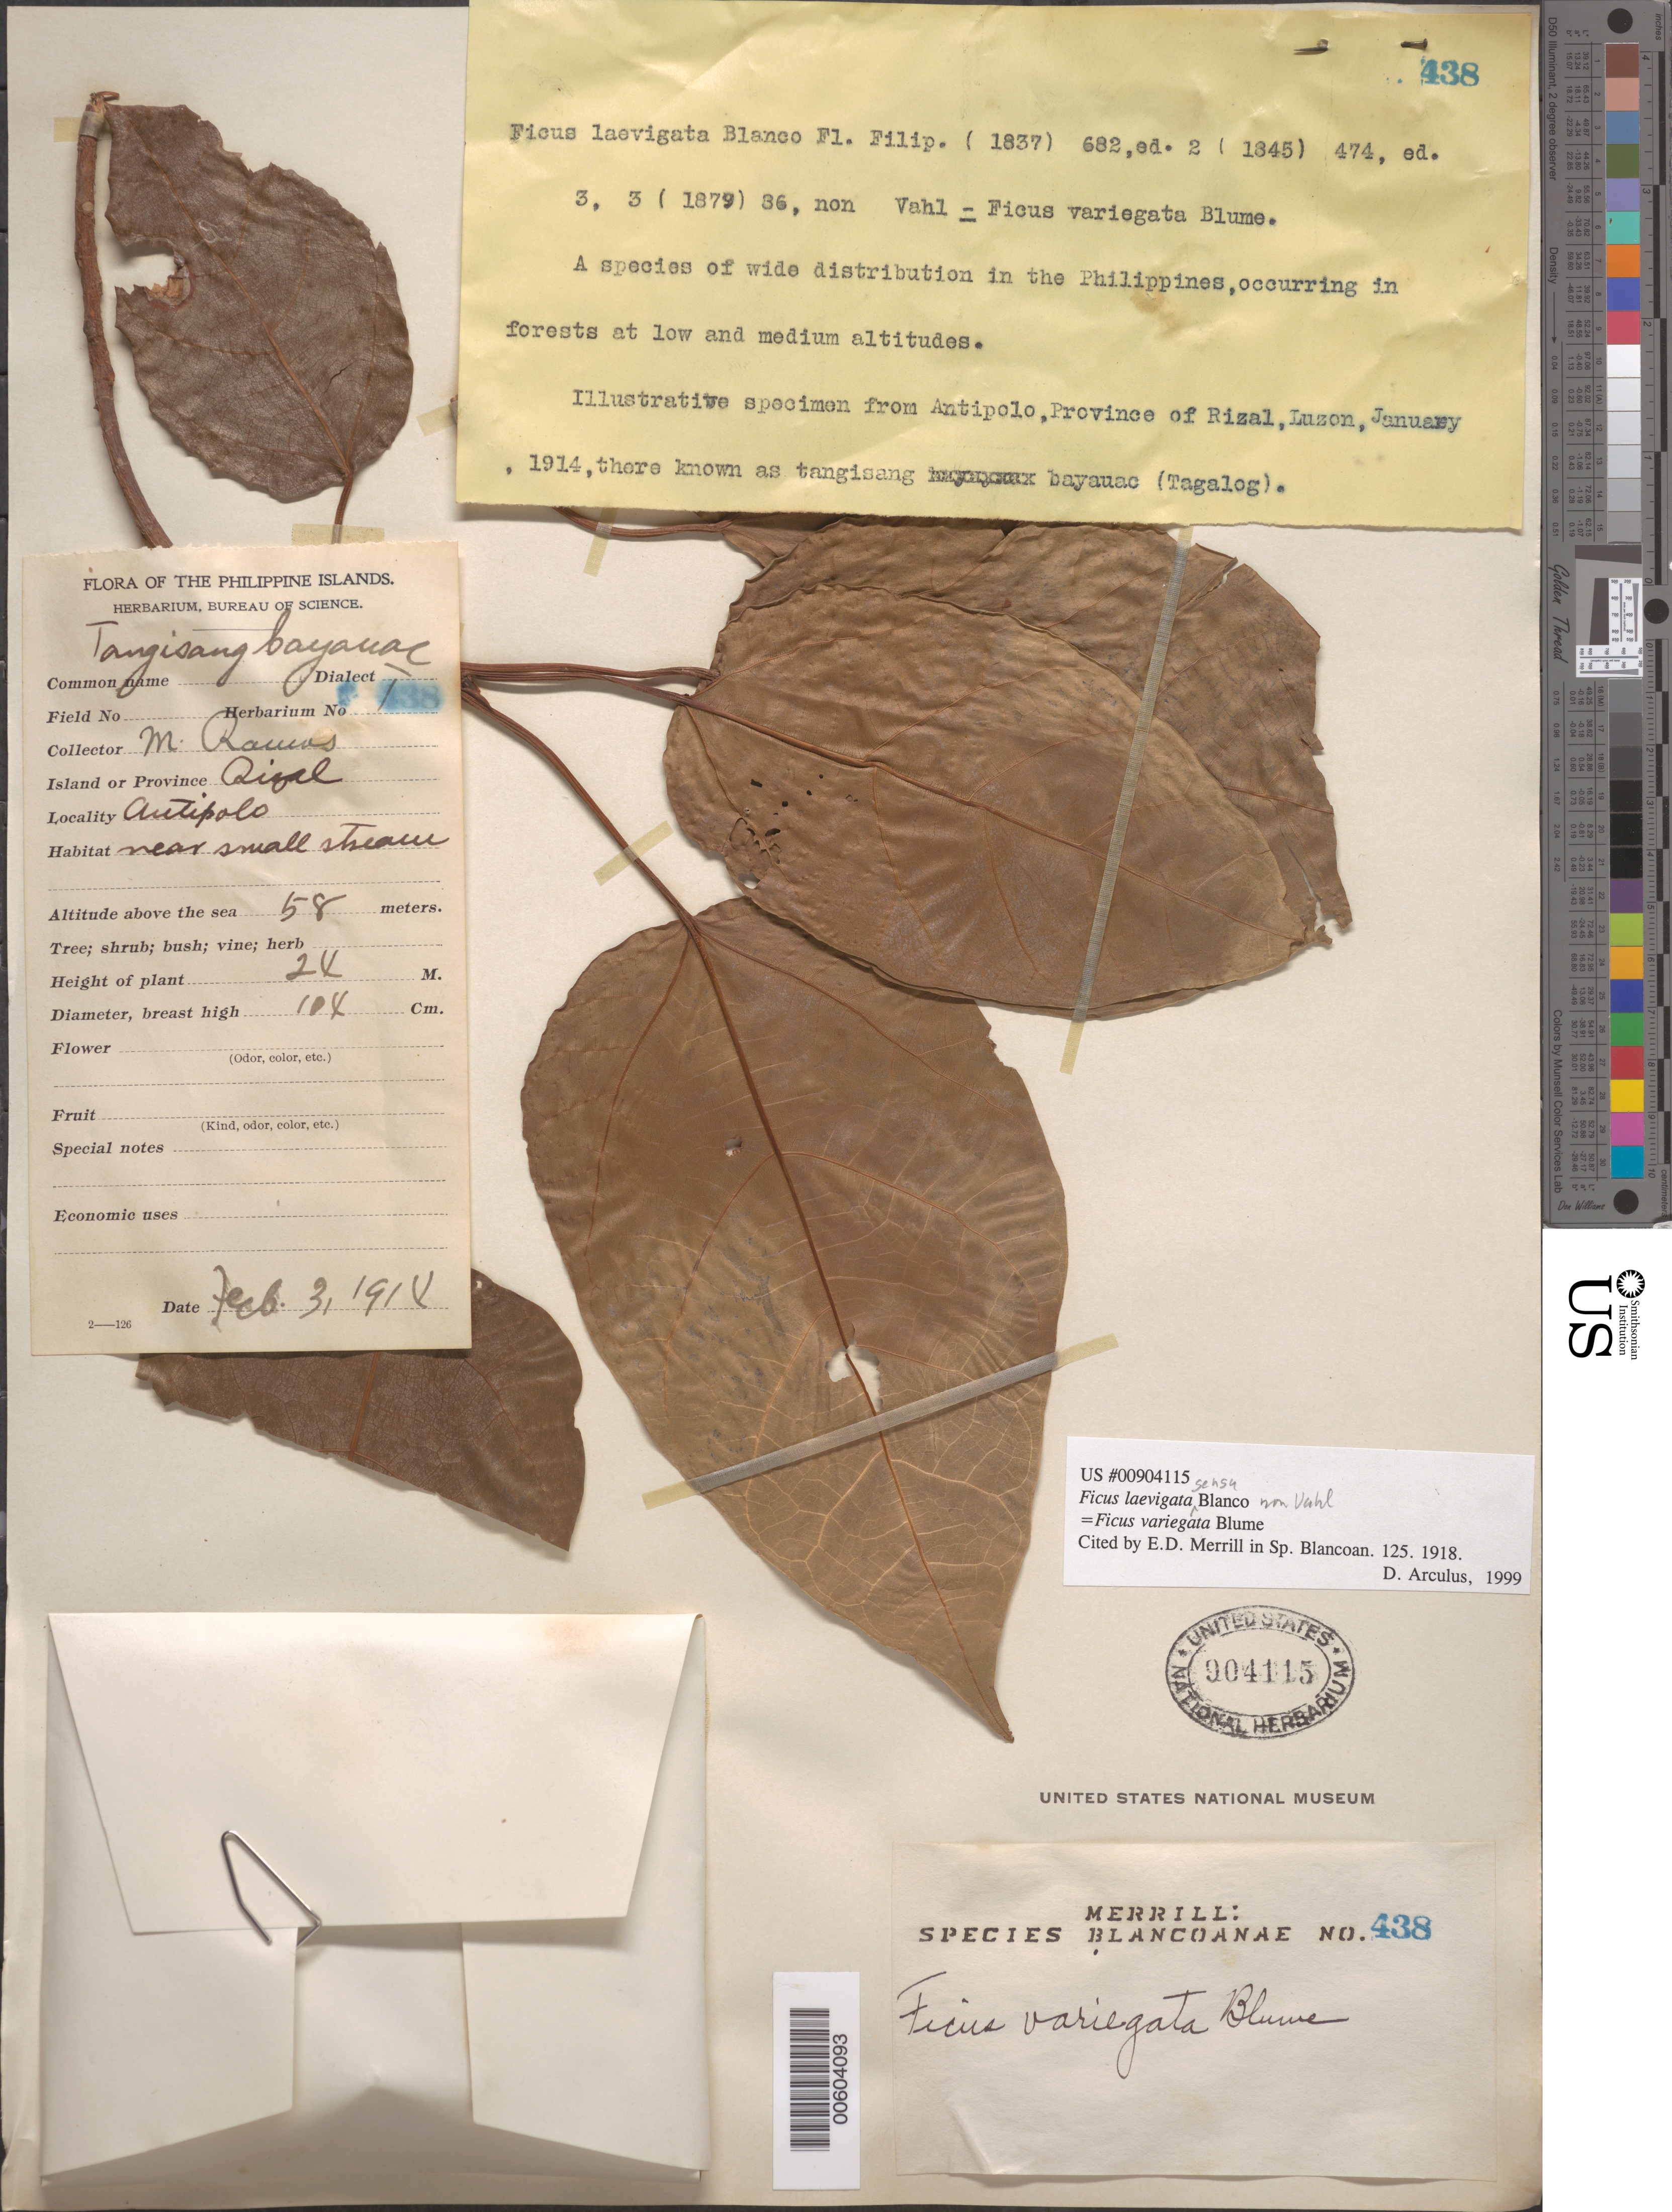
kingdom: Plantae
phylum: Tracheophyta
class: Magnoliopsida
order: Rosales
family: Moraceae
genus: Ficus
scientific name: Ficus variegata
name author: Blume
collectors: M. Ramos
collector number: Sp. Blancoan. 0438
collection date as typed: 03 Feb 1914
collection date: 1914-02-03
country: Philippines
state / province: Calabarzon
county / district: Rizal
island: Luzon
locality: Antipolo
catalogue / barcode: US 904115